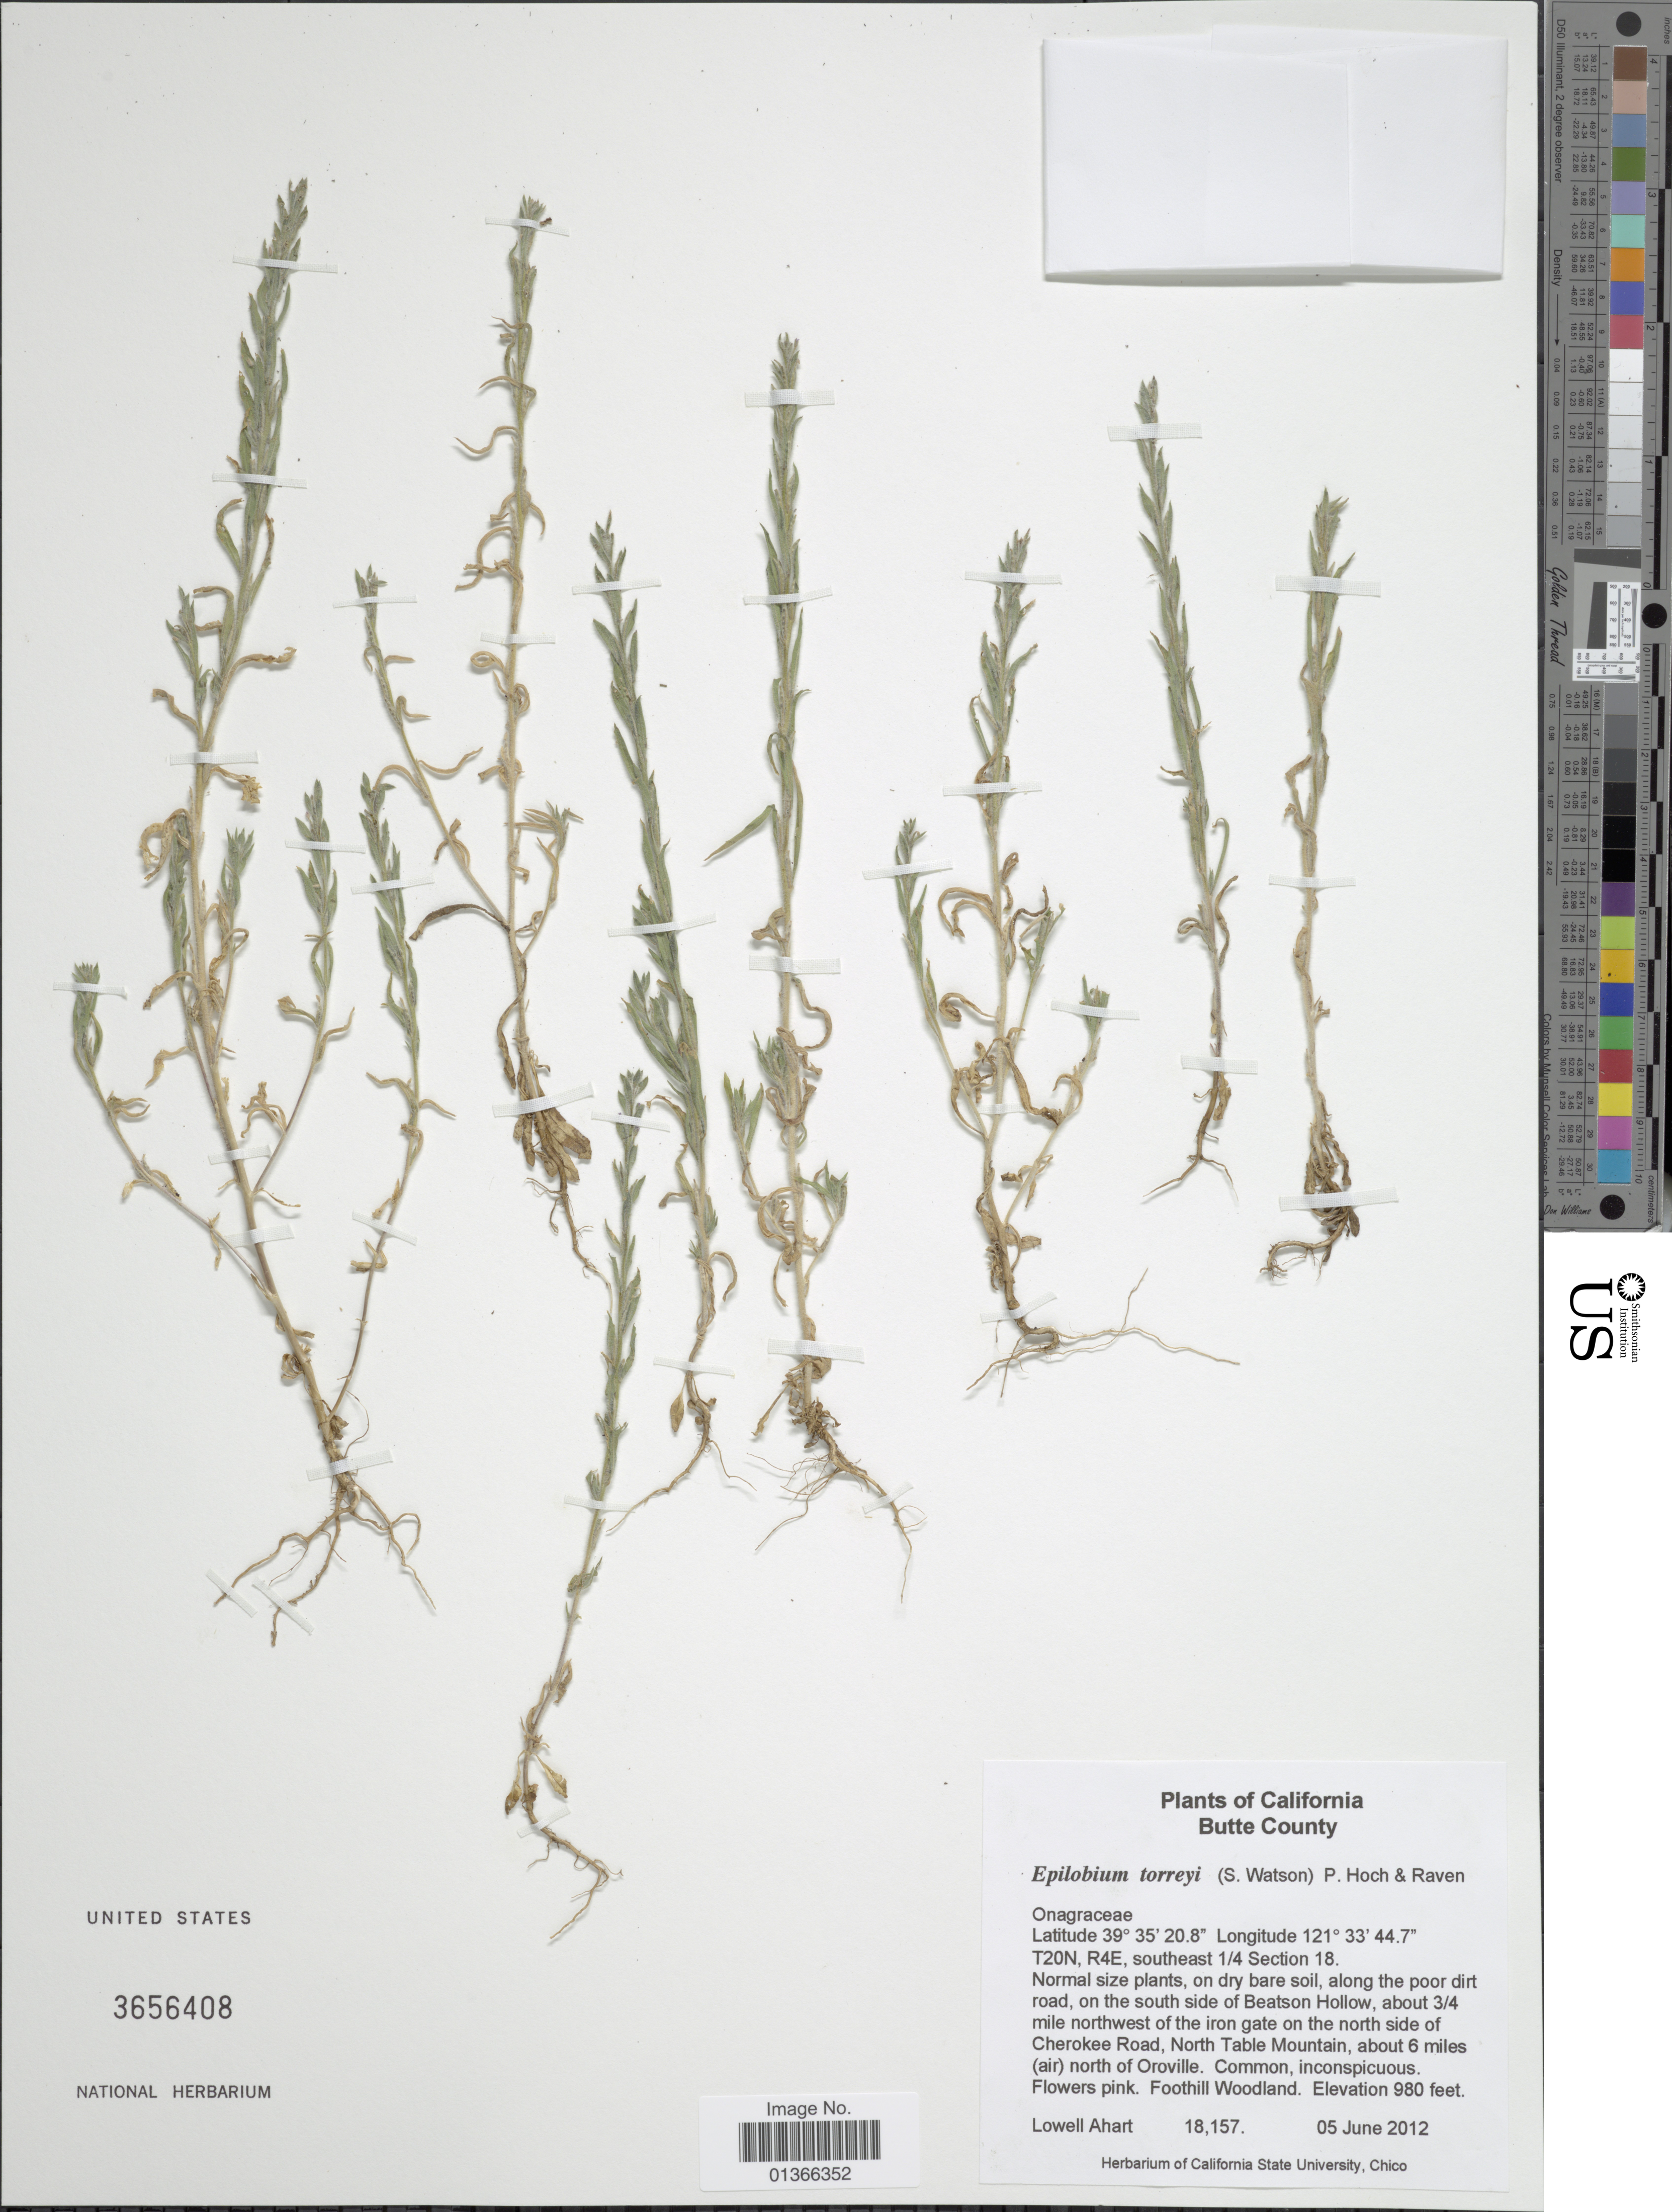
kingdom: Plantae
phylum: Tracheophyta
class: Magnoliopsida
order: Myrtales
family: Onagraceae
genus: Epilobium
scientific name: Epilobium torreyi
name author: (S. Watson) Hoch & P.H. Raven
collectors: L. Ahart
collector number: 18157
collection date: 2012-06-05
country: United States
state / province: California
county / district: Butte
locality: Butte County. T20N, R4E, southeast 1/4 Section 18. Along the poor dirt road, on the south side of Beatson Hollow, about 3/4 mile northwest of the iron gate on the north side of Cherokee Road, North Table Mountain, about 6 miles (air) north of Oroville.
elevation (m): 299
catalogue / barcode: US 3656408